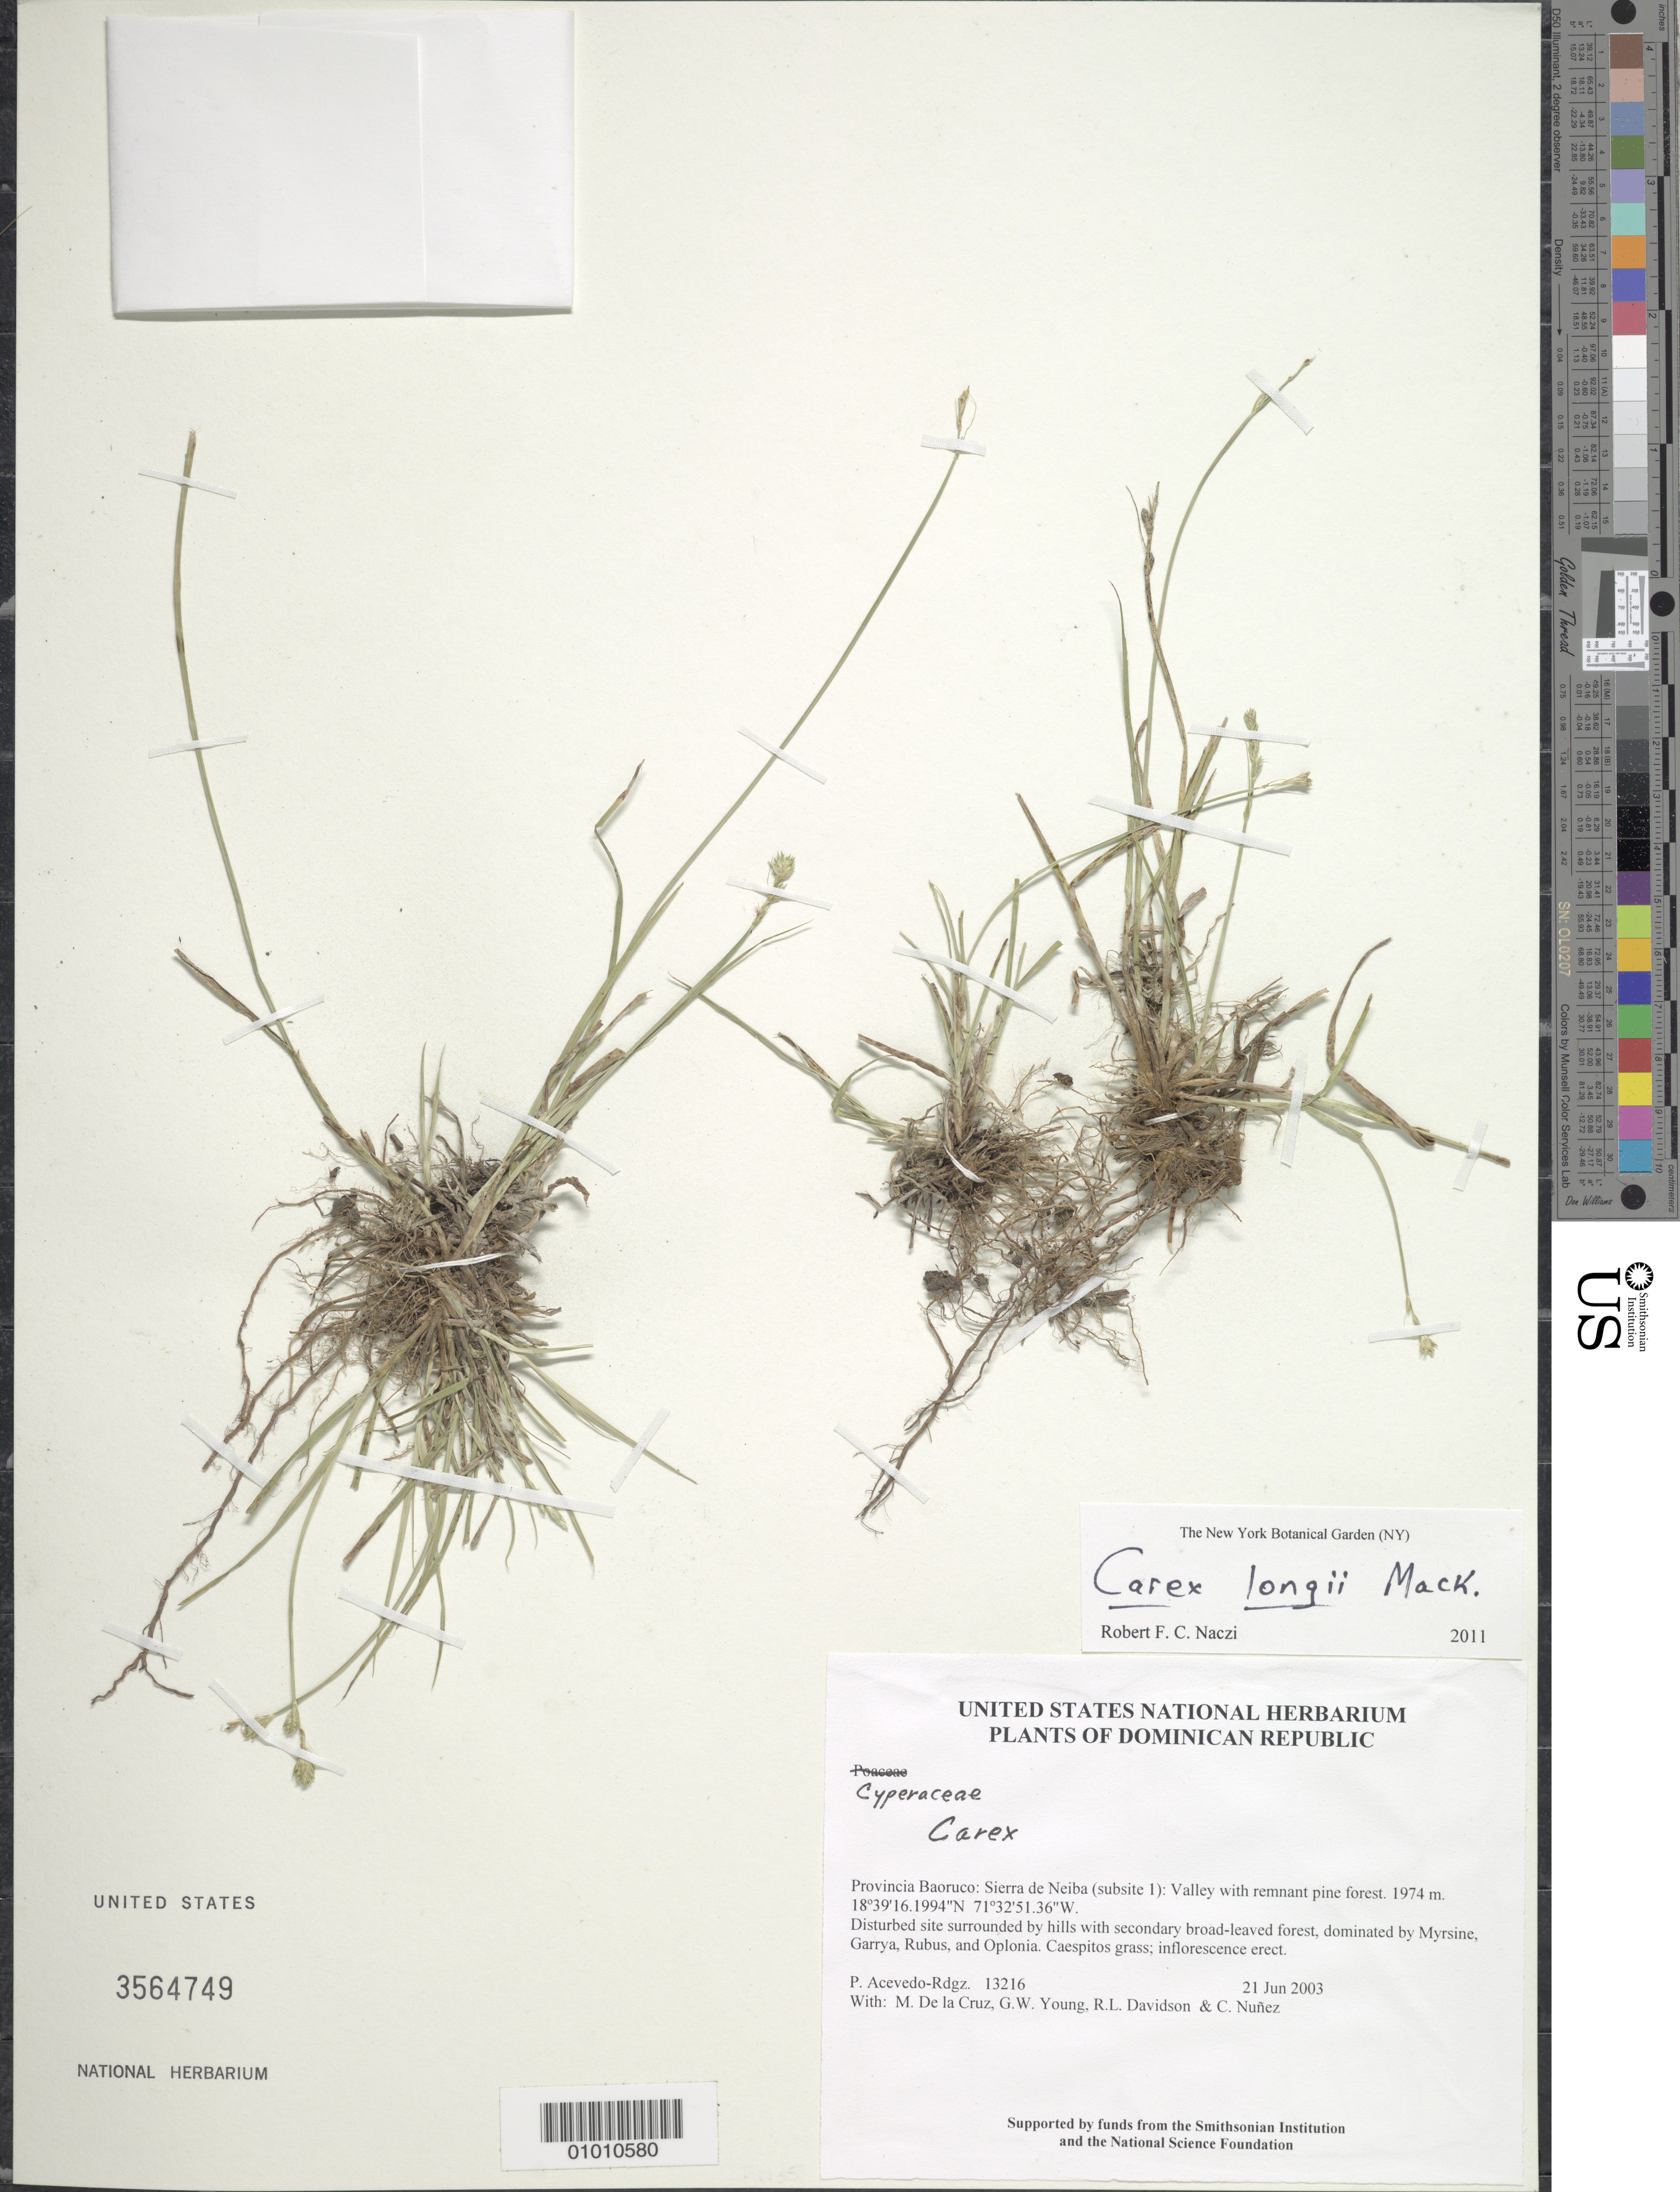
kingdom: Plantae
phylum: Tracheophyta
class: Liliopsida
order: Poales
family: Cyperaceae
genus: Carex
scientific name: Carex longii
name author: Mack.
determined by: Naczi, R. F. C.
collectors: P. Acevedo-Rodr., M. de la Cruz, J. Rawlins, G. Young, R. Davidson & C. Nunez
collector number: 13216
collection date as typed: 21 Jun 2003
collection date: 2003-06-21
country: Dominican Republic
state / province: Independencia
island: Hispaniola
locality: Sierra de Neiba (subsite 1): Valley with remnant pine forest.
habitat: Disturbed site surrounded by hills with secondary broad-leaved forest, dominated by Myrsine, Garrya, Rubus, and Oplonia.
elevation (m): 1974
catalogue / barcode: US 3564749